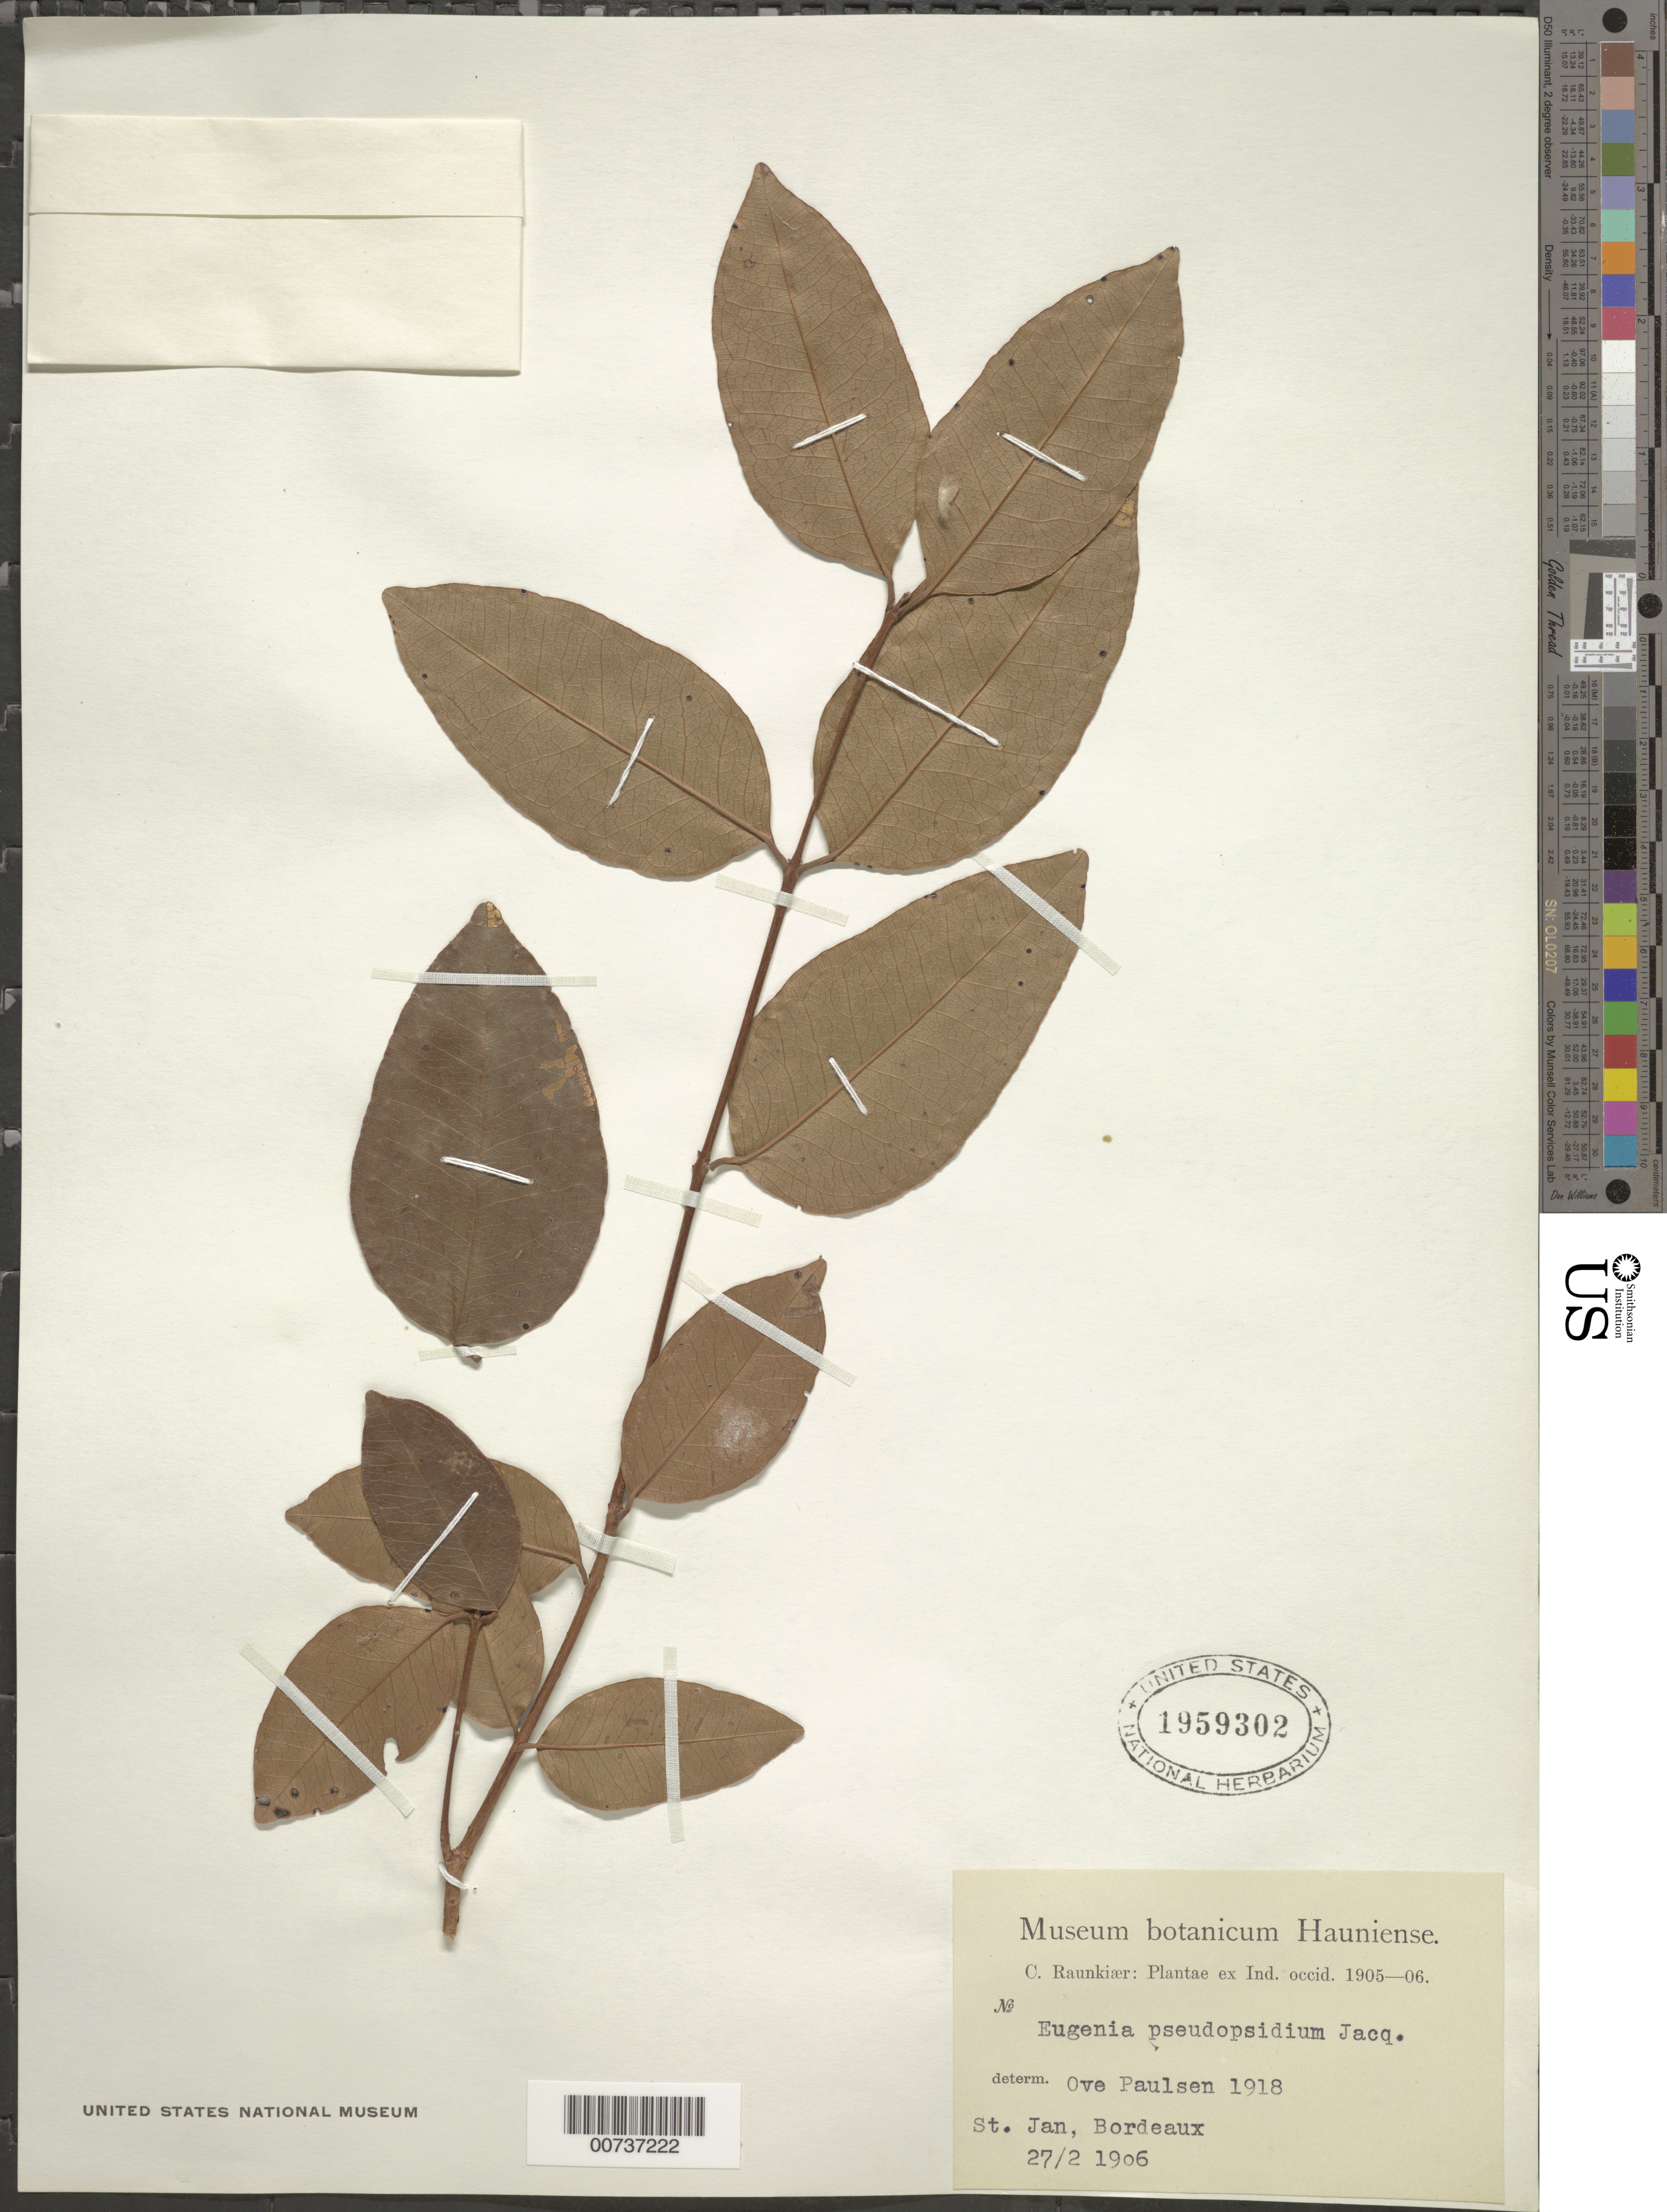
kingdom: Plantae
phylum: Tracheophyta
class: Magnoliopsida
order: Myrtales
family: Myrtaceae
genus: Eugenia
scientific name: Eugenia pseudopsidium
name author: Jacq.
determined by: Paulsen, O.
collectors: C. Raunkiær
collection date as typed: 27 Feb 1906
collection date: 1906-02-27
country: U.S. Virgin Islands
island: St. John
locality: Bordeaux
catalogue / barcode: US 1959302